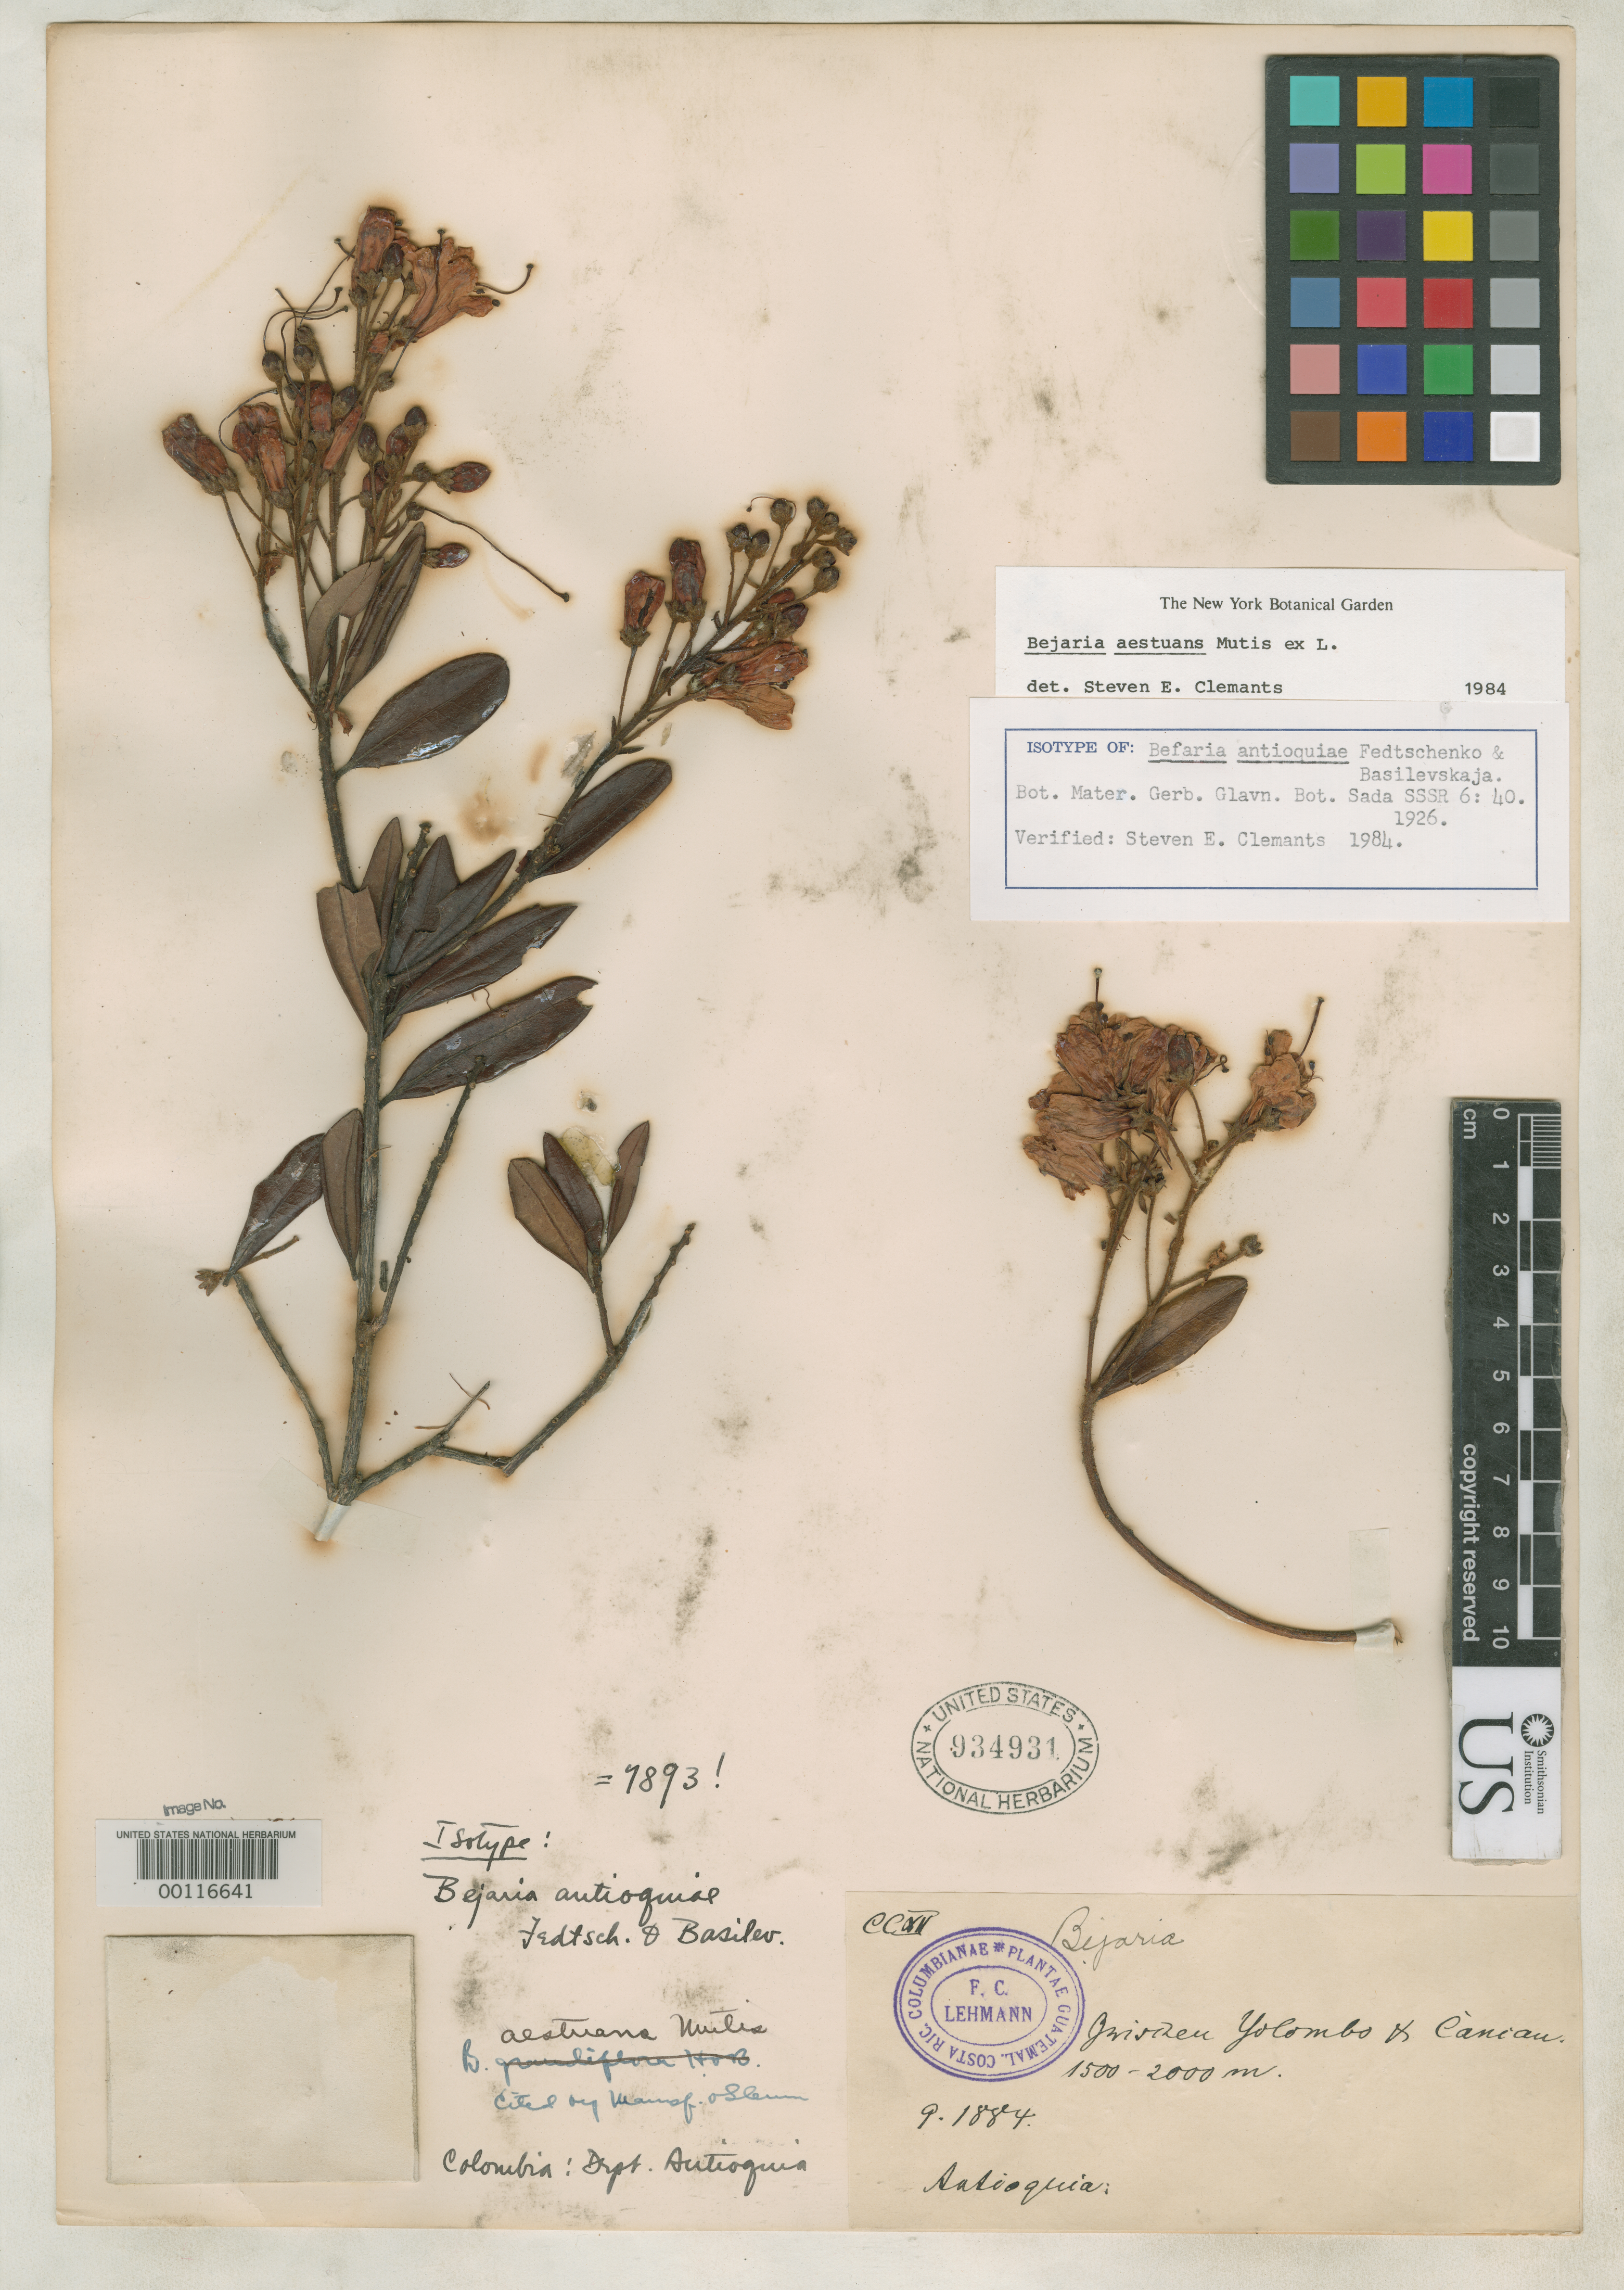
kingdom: Plantae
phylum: Tracheophyta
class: Magnoliopsida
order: Ericales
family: Ericaceae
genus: Befaria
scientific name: Befaria antioquiae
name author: B. Fedtsch. & Basil.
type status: Isotype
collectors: F. C. Lehmann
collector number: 212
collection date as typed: Sep 1844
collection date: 1844-09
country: Colombia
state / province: Antioquia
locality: Between Yolombó and Cauca.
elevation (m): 1500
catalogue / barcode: US 934931